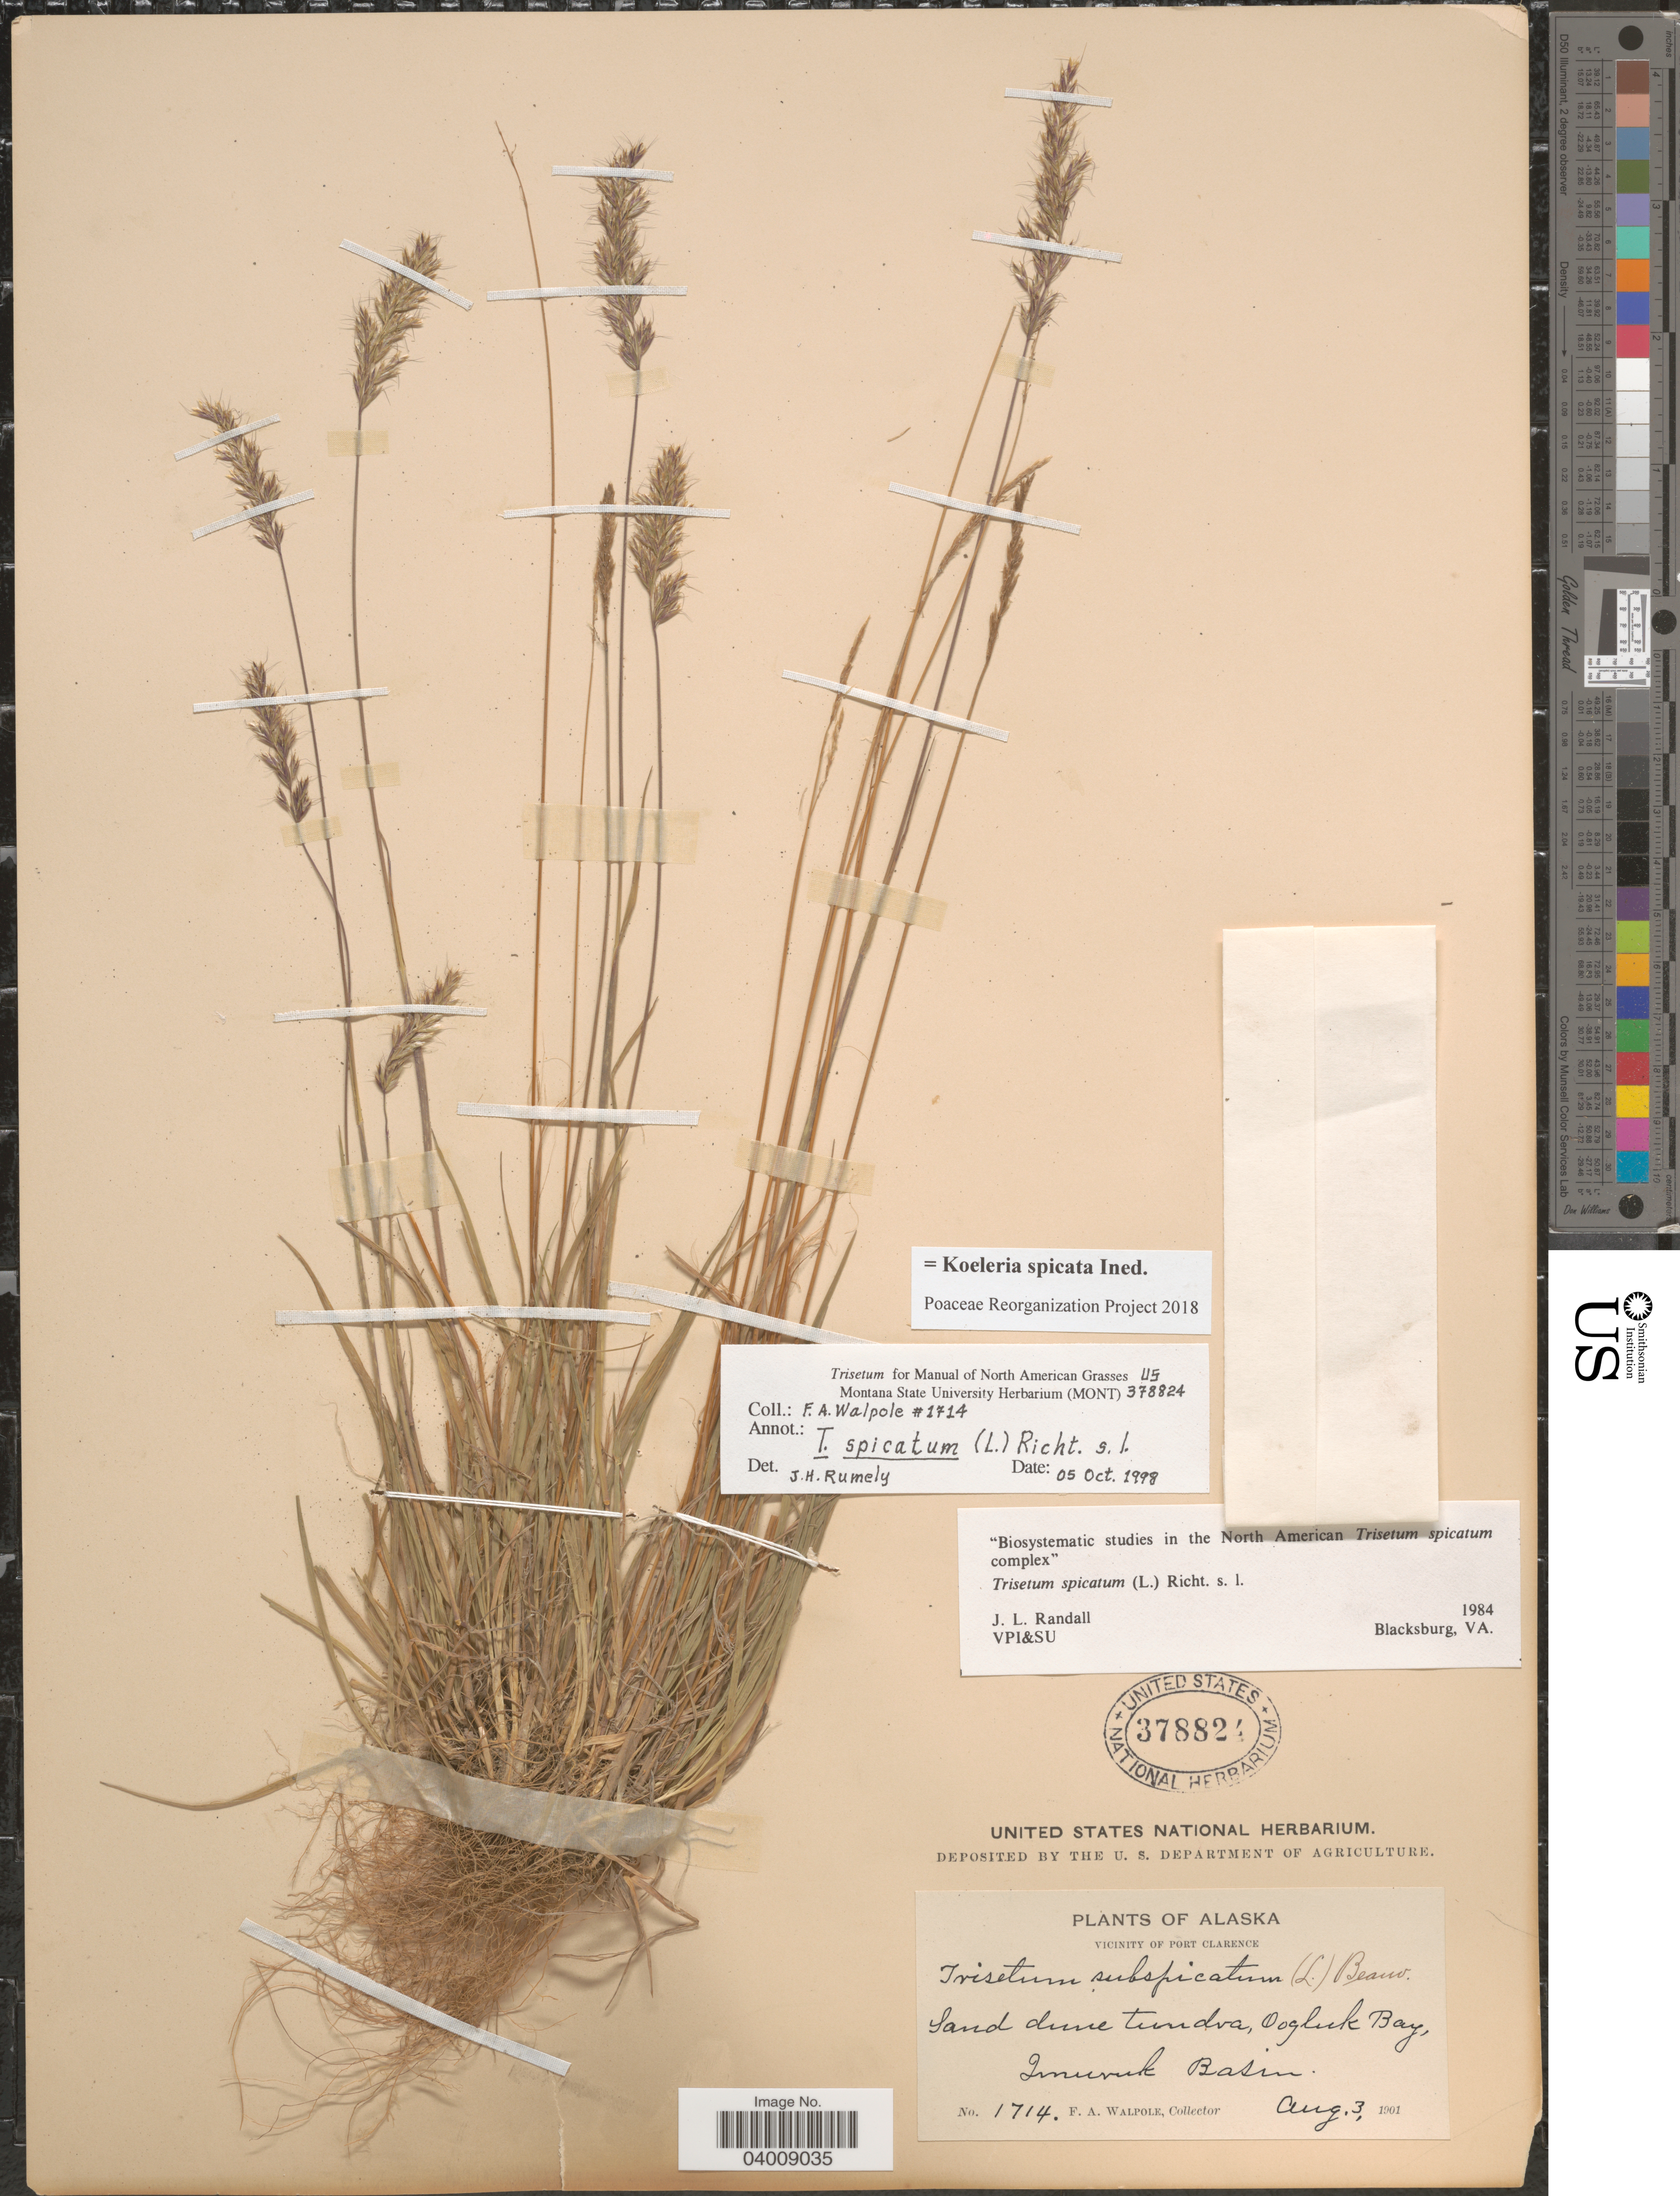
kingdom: Plantae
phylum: Tracheophyta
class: Liliopsida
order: Poales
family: Poaceae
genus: Koeleria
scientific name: Koeleria spicata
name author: (L.) Barberá et al.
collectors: F. Walpole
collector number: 1714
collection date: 1901-08-03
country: United States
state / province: Alaska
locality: Vicinity of Port Clarence. Sand dune tundra, Oogluk Bay, Imuruk Basin.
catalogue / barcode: US 378824